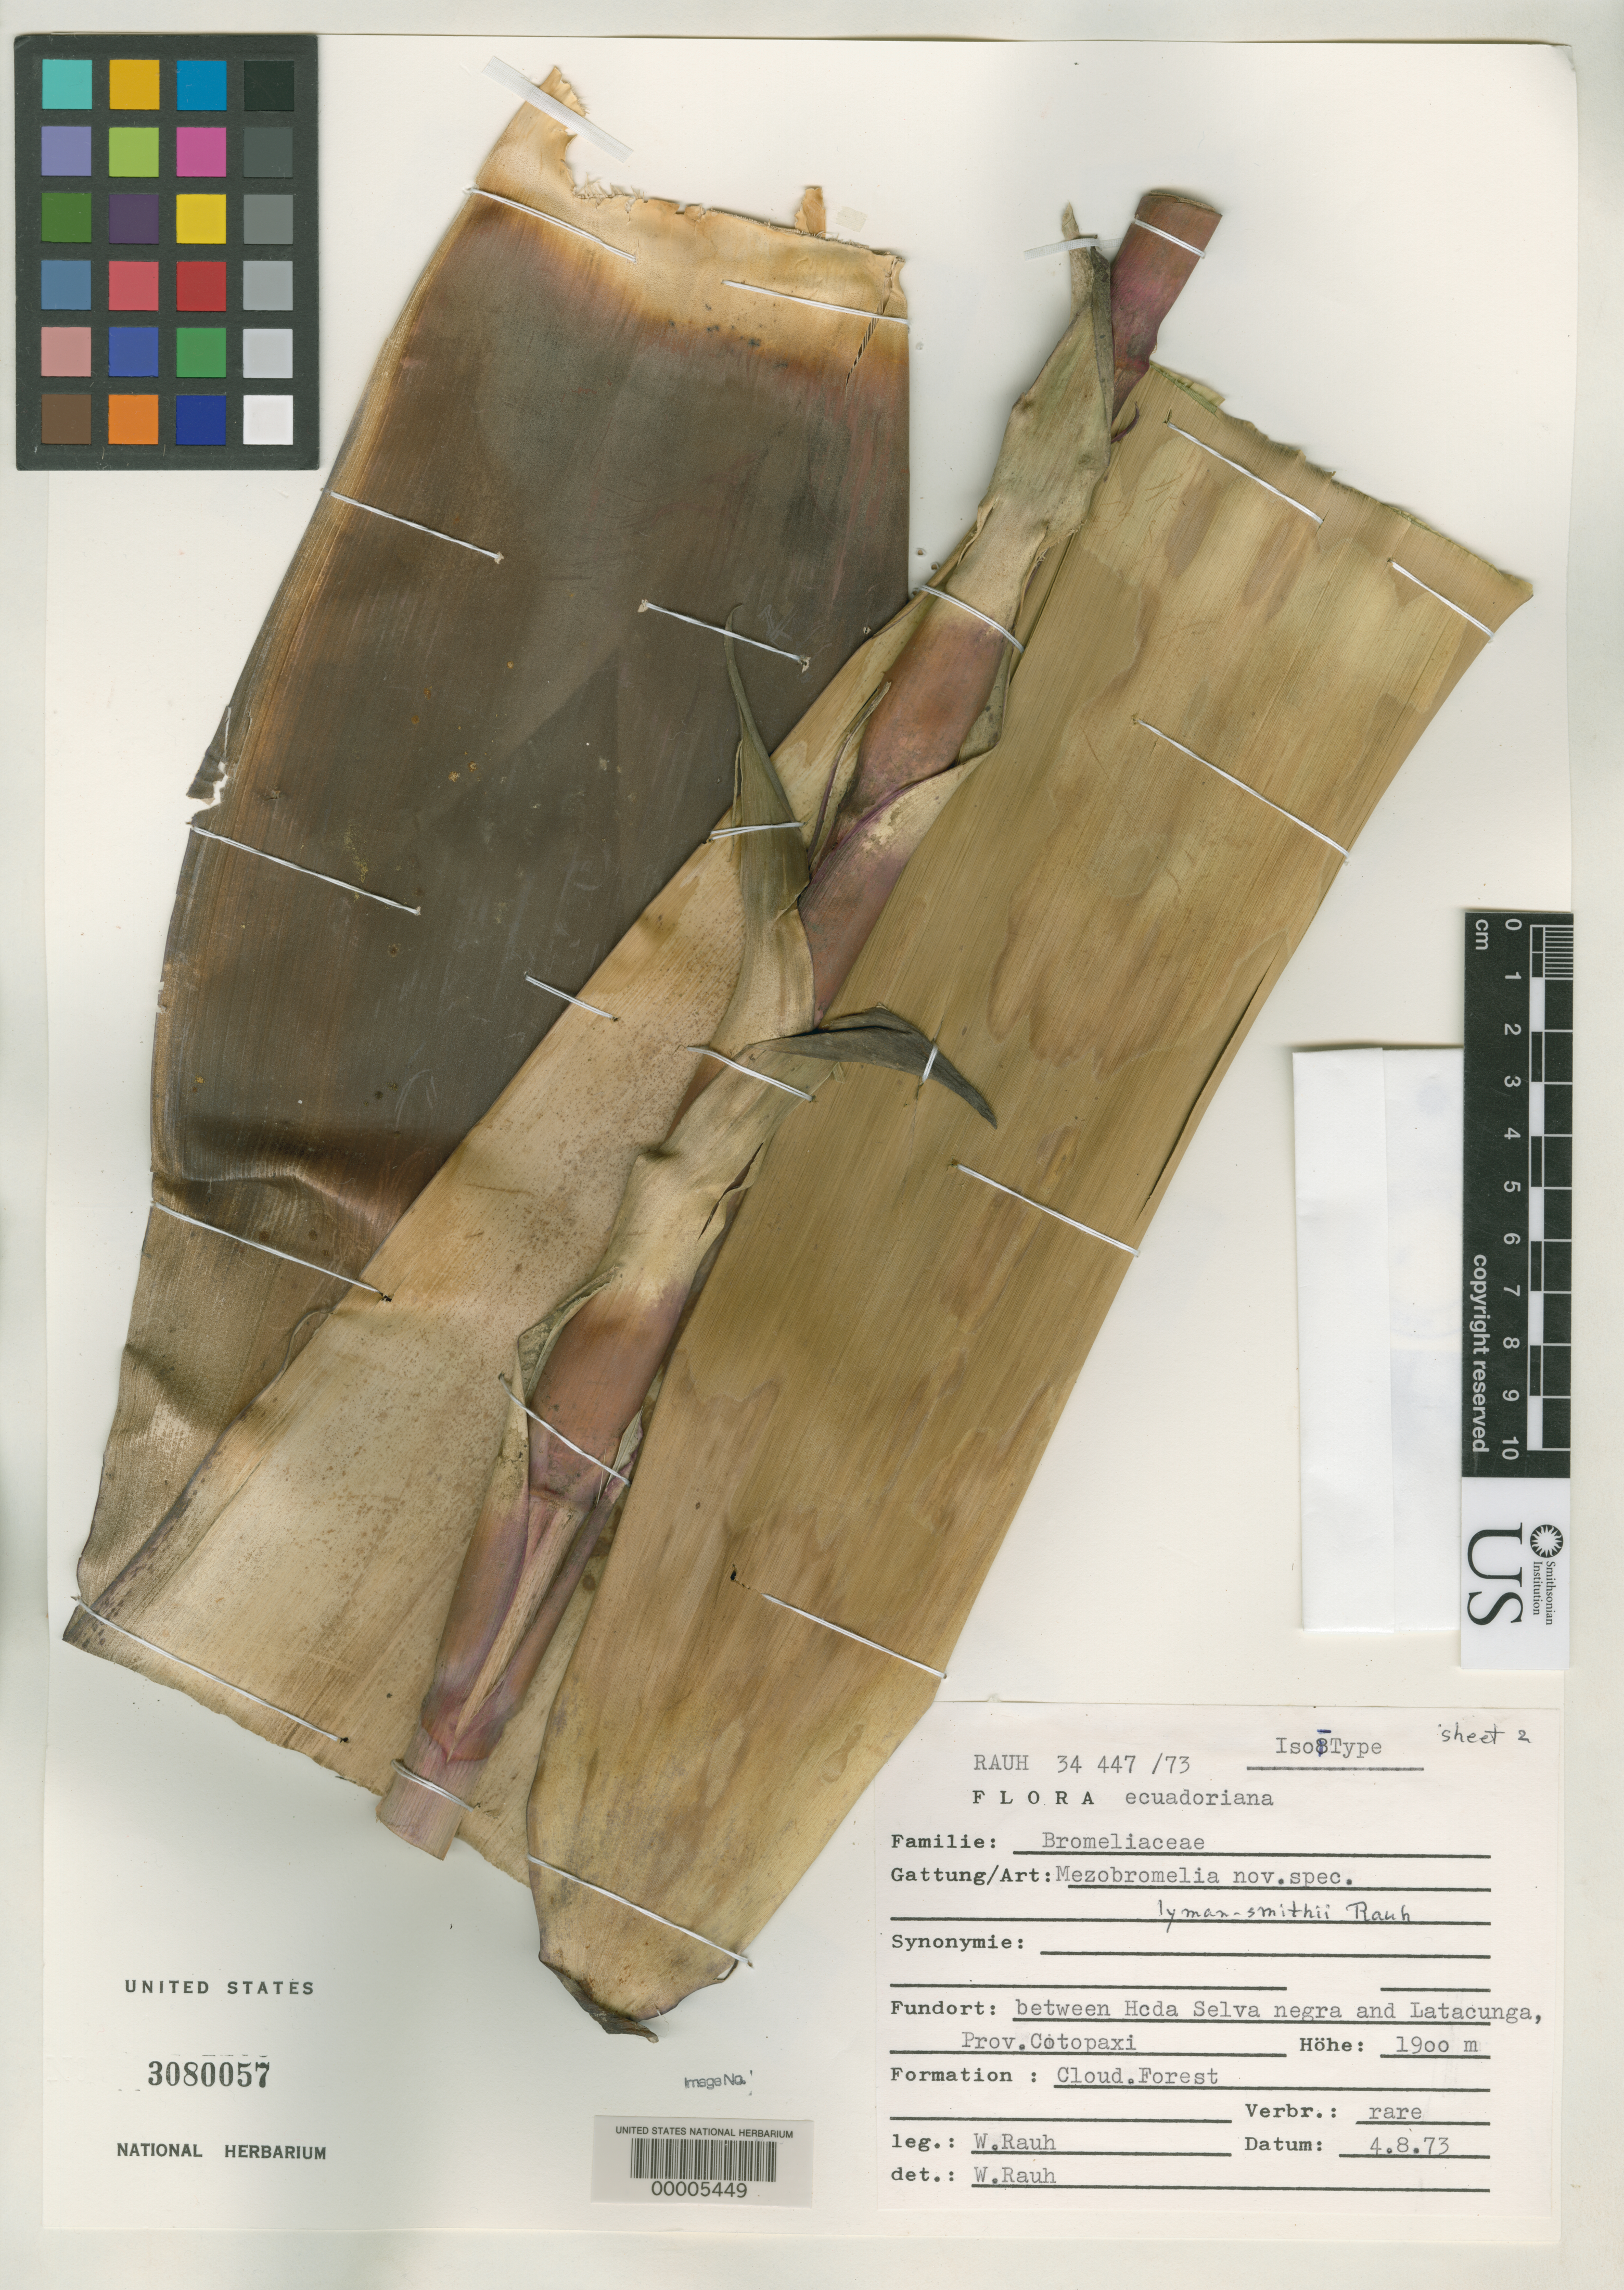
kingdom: Plantae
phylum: Tracheophyta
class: Liliopsida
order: Poales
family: Bromeliaceae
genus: Mezobromelia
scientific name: Mezobromelia lyman-smithii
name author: Rauh & Barthlott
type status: Isotype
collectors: W. Rauh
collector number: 34447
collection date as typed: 04 Aug 1973 or 08 Apr 1973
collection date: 1973-04-08 or 1973-08-04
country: Ecuador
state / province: Cotopaxi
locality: Between Hacienda selva Negra and Latacunga.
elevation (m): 1800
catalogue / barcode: US 3080057